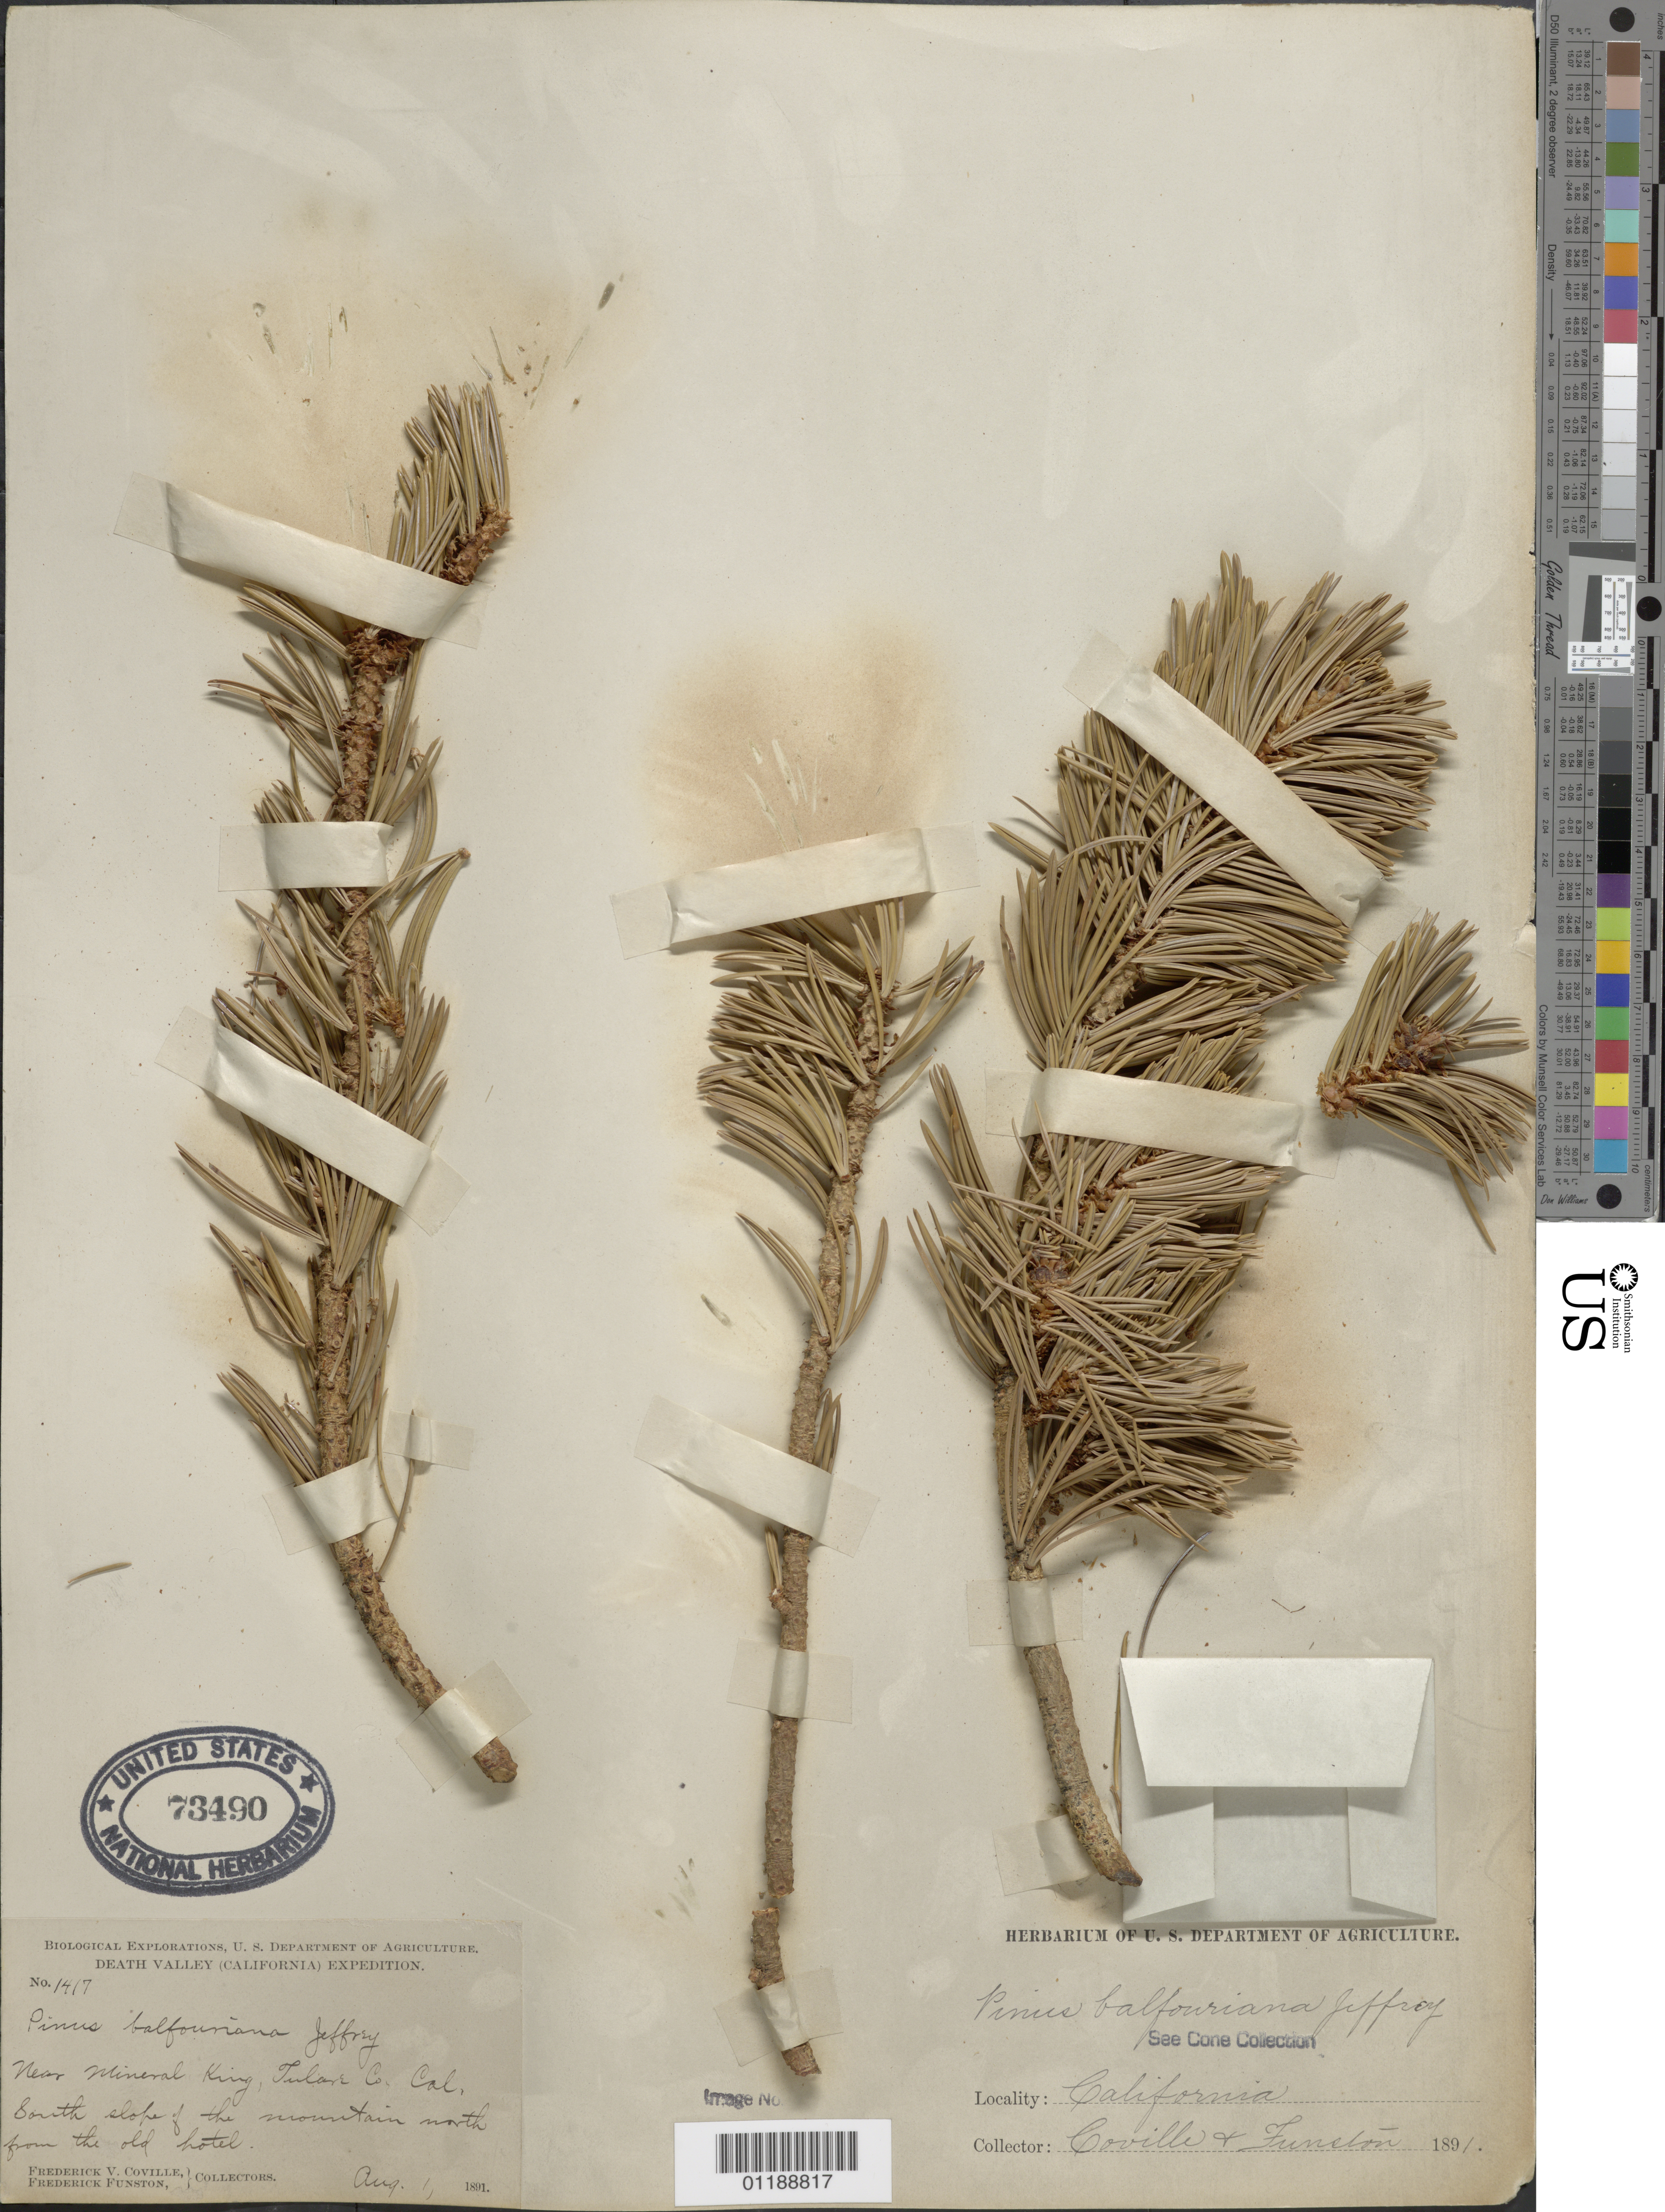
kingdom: Plantae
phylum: Tracheophyta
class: Pinopsida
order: Pinales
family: Pinaceae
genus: Pinus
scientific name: Pinus balfouriana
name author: Balf.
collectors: F. V. Coville & F. Funston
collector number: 1417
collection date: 1891-08-01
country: United States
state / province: California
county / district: Tulare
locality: Near Mineral King, South slope of the mountain north from the old hotel.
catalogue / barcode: US 73490